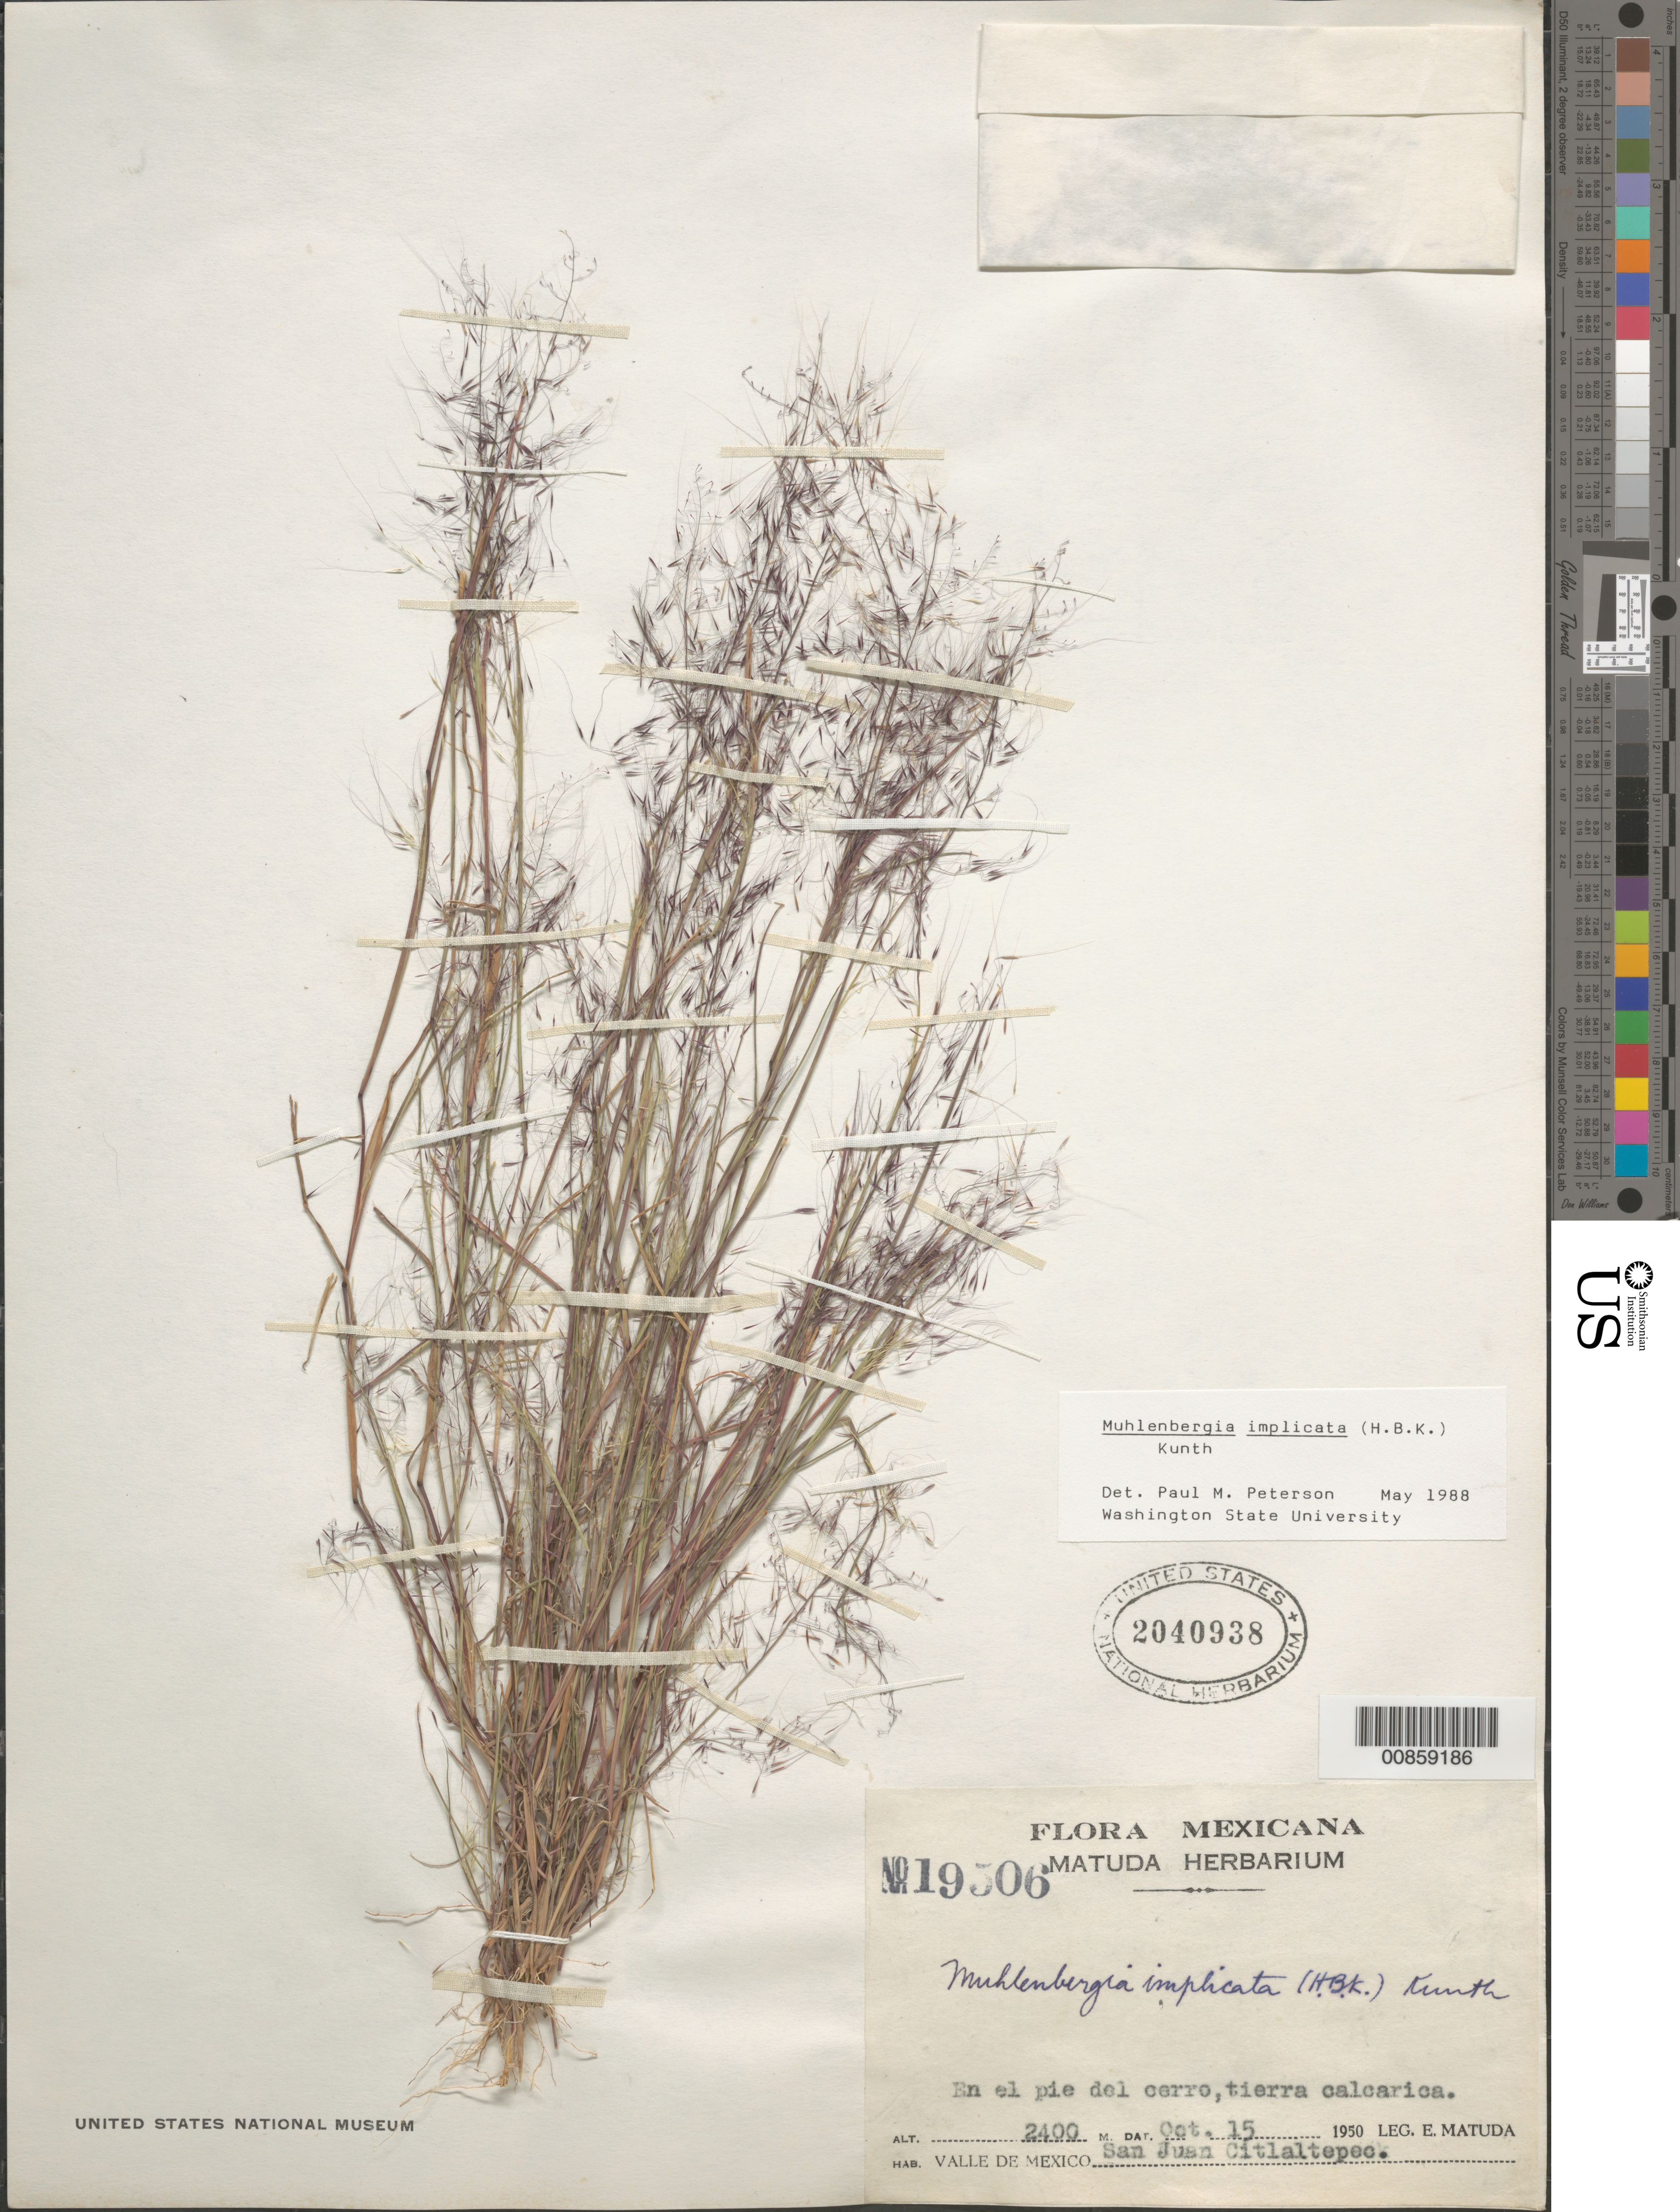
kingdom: Plantae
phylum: Tracheophyta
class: Liliopsida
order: Poales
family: Poaceae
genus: Muhlenbergia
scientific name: Muhlenbergia implicata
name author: (Kunth) Trin.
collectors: E. Matuda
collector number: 19306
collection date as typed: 15 Oct 1950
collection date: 1950-10-15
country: Mexico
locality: San Juan Citlaltepec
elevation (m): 2400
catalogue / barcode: US 2040938